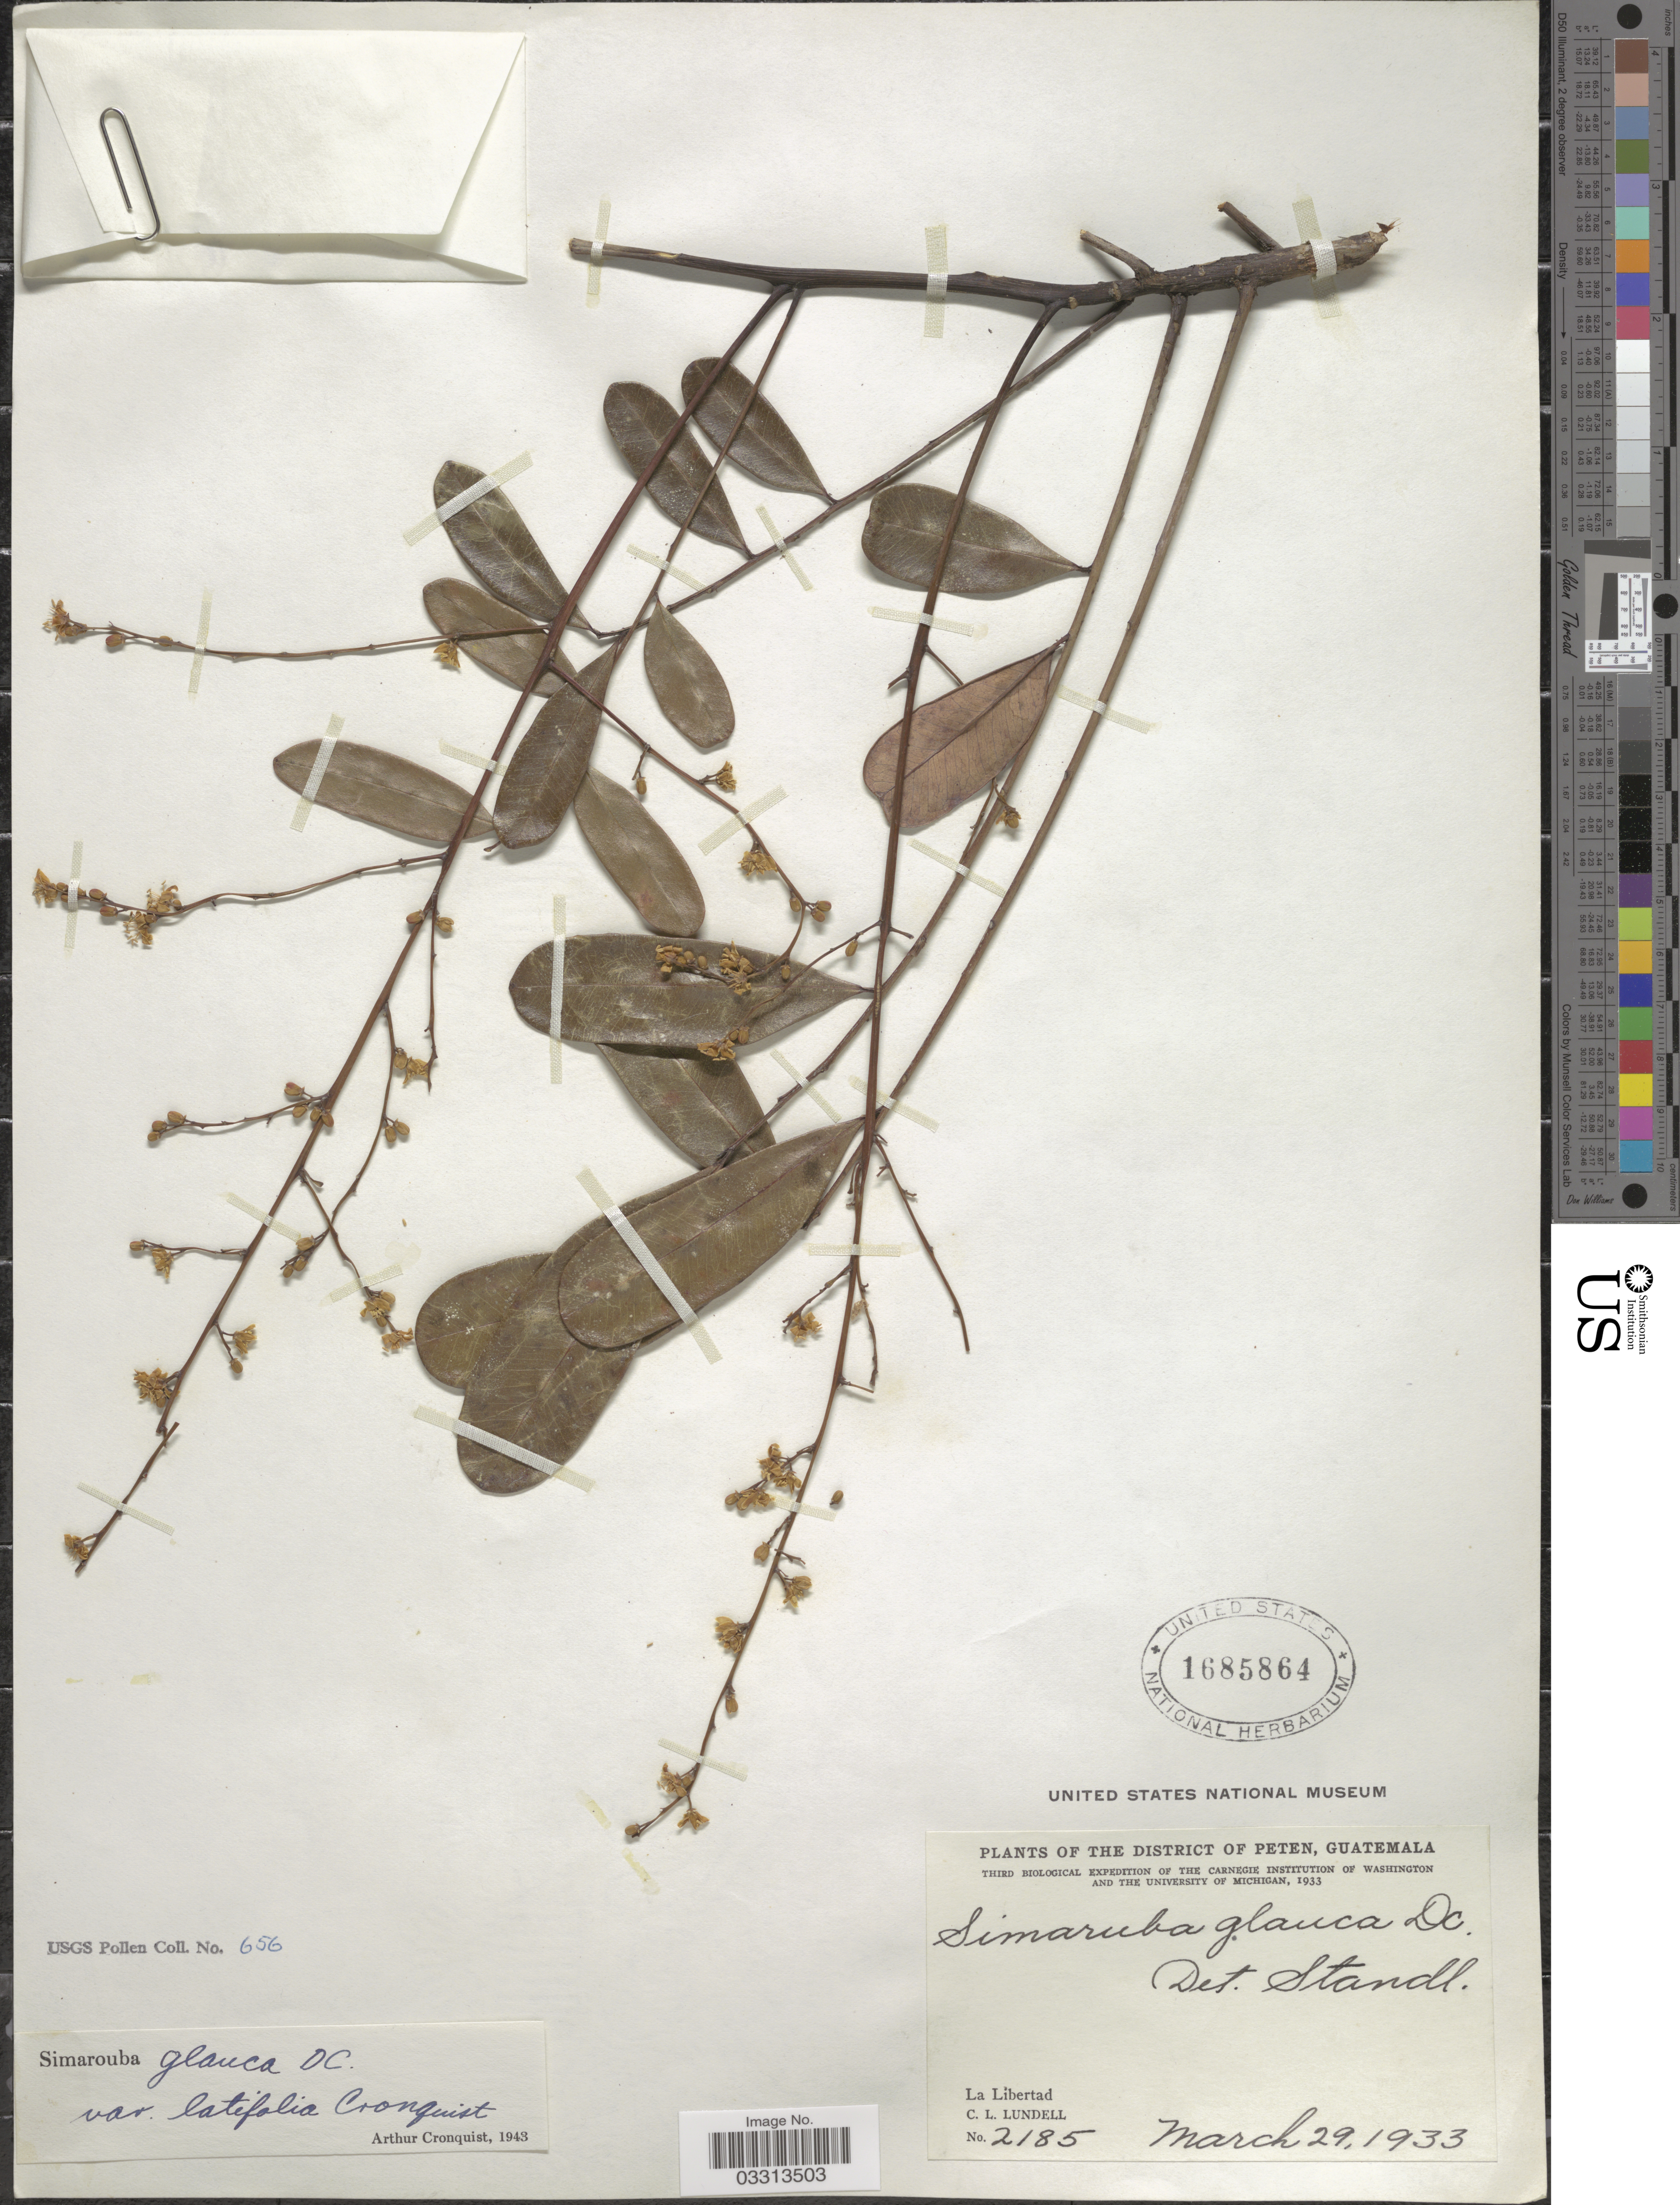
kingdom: Plantae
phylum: Tracheophyta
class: Magnoliopsida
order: Sapindales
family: Simaroubaceae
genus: Simarouba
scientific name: Simarouba glauca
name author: DC.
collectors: C. L. Lundell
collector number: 2185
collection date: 1933-03-29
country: Guatemala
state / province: El Petén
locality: The District of Peten, La Libertad.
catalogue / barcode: US 1685864